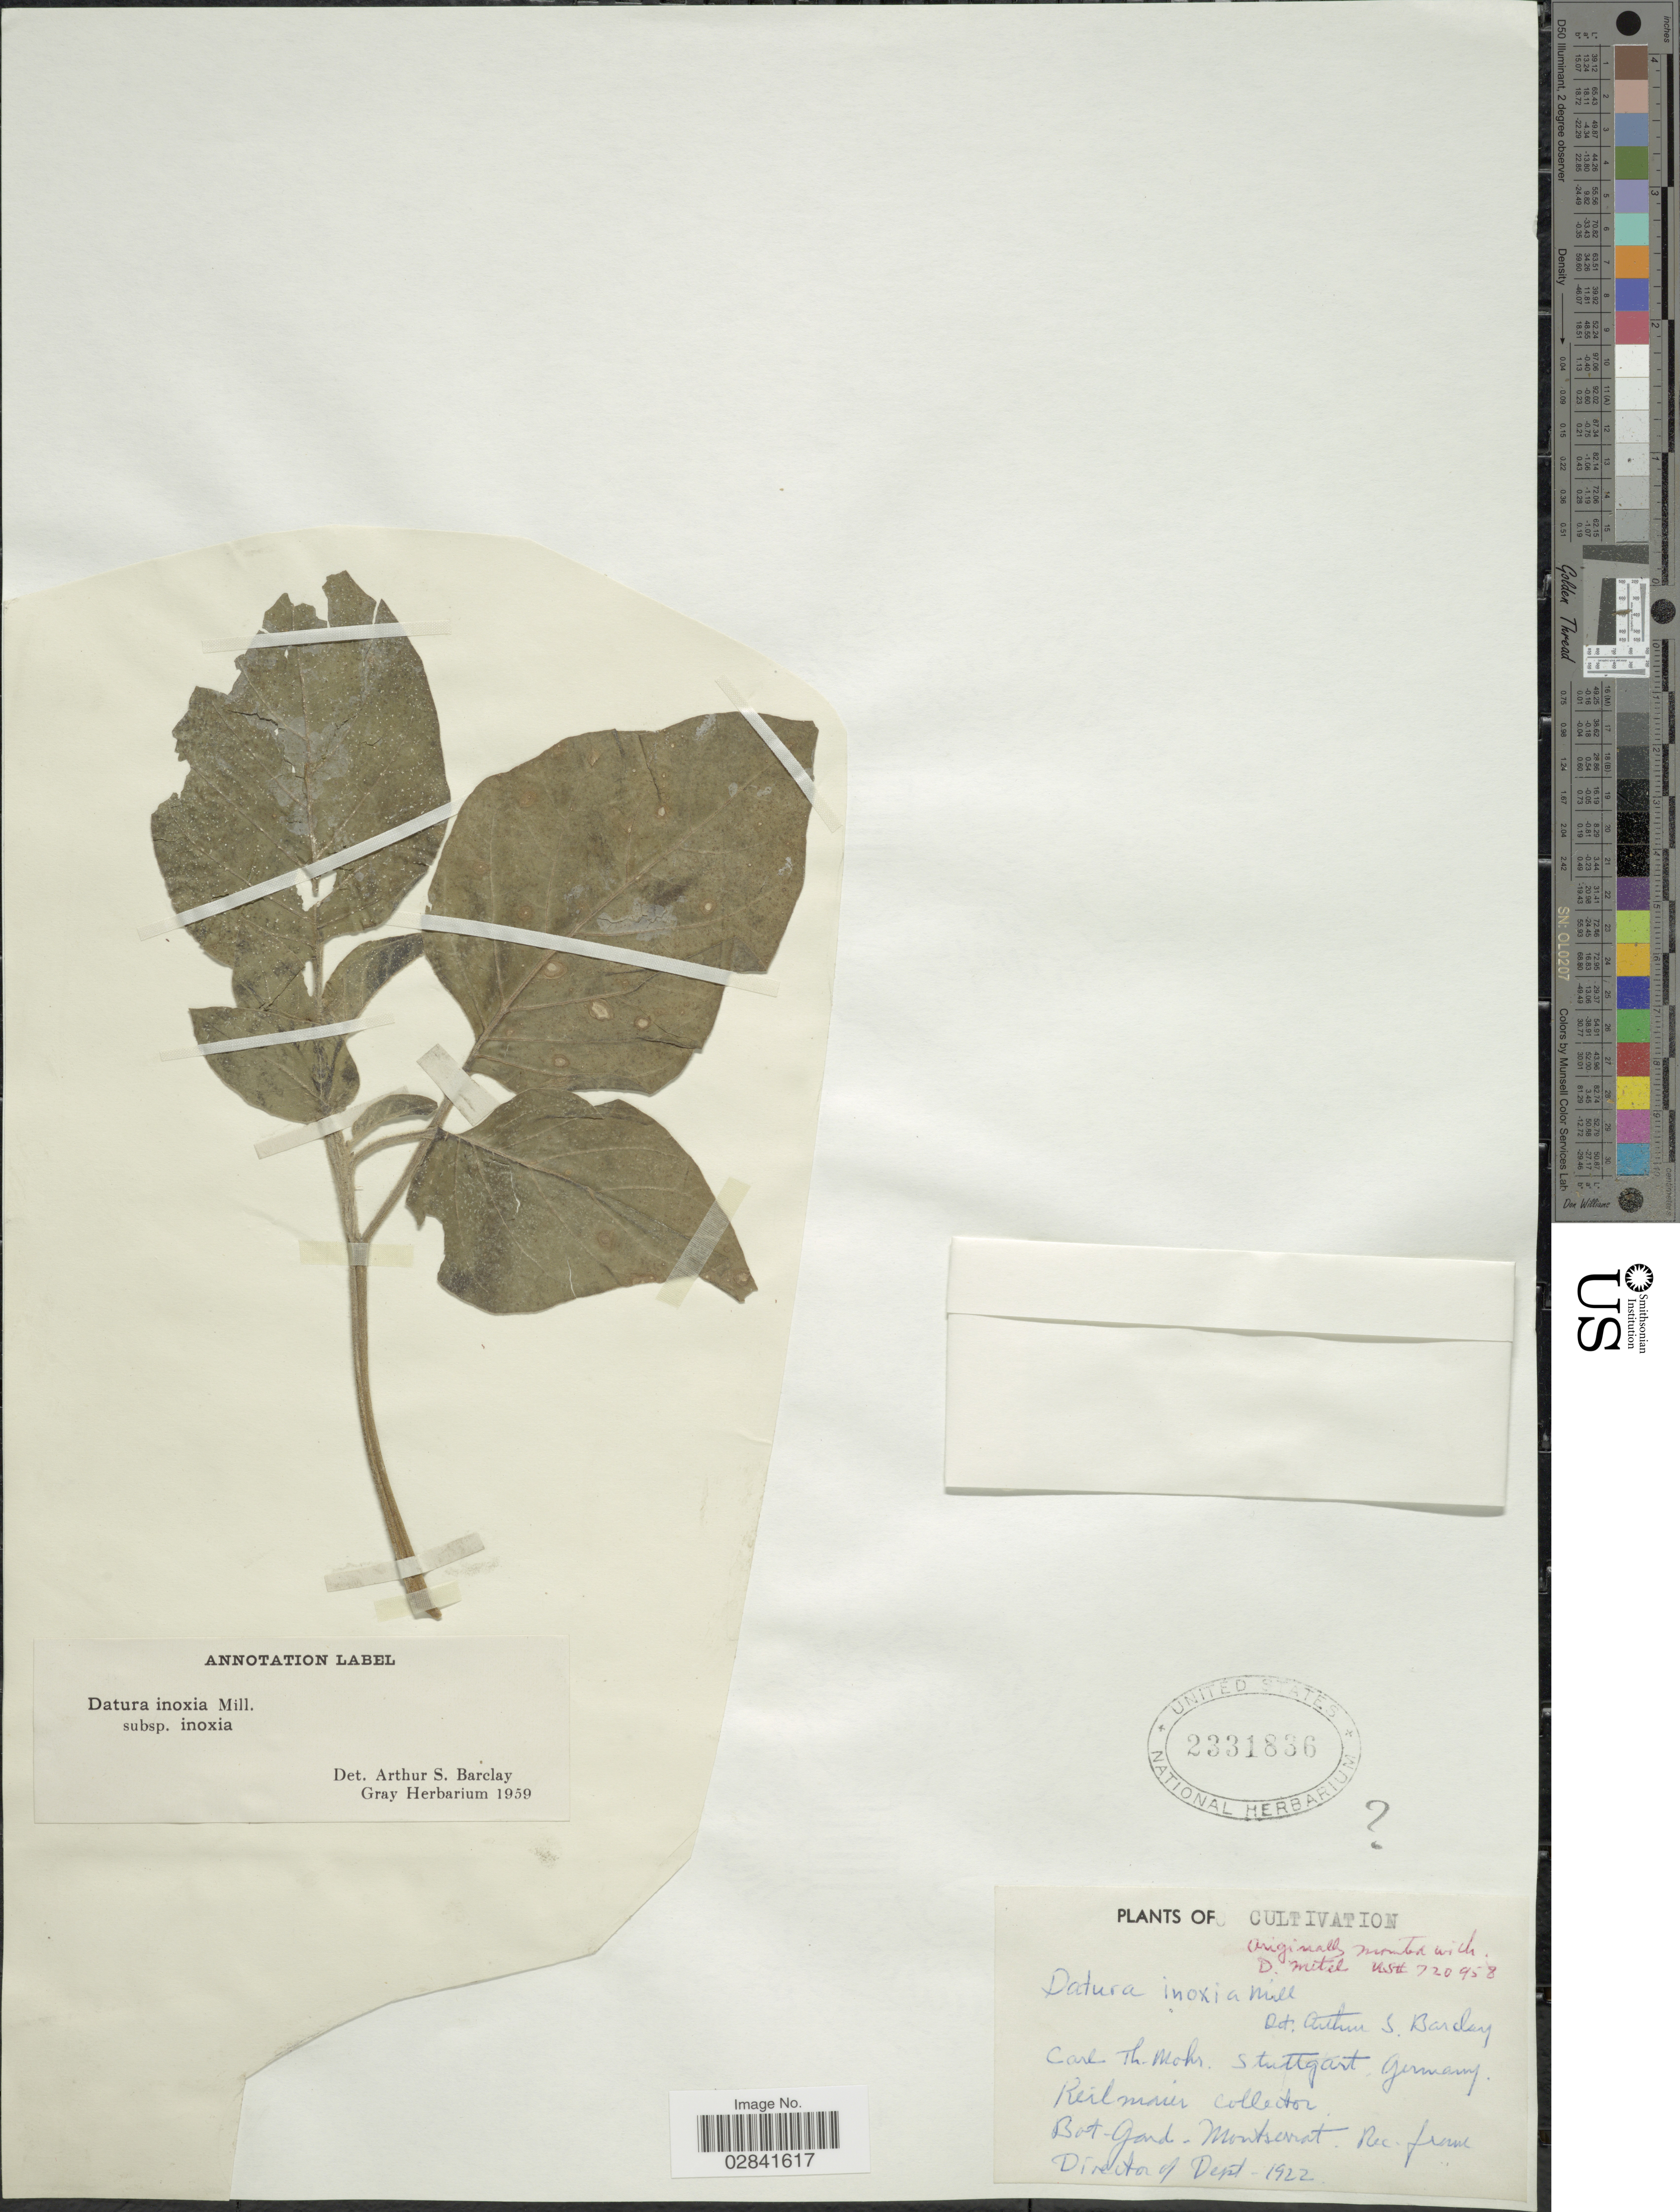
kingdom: Plantae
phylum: Tracheophyta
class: Magnoliopsida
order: Solanales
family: Solanaceae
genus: Datura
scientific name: Datura innoxia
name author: Mill.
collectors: Keilmaier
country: Montserrat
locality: Bot. Gard. Montserrat.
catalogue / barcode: US 2331836